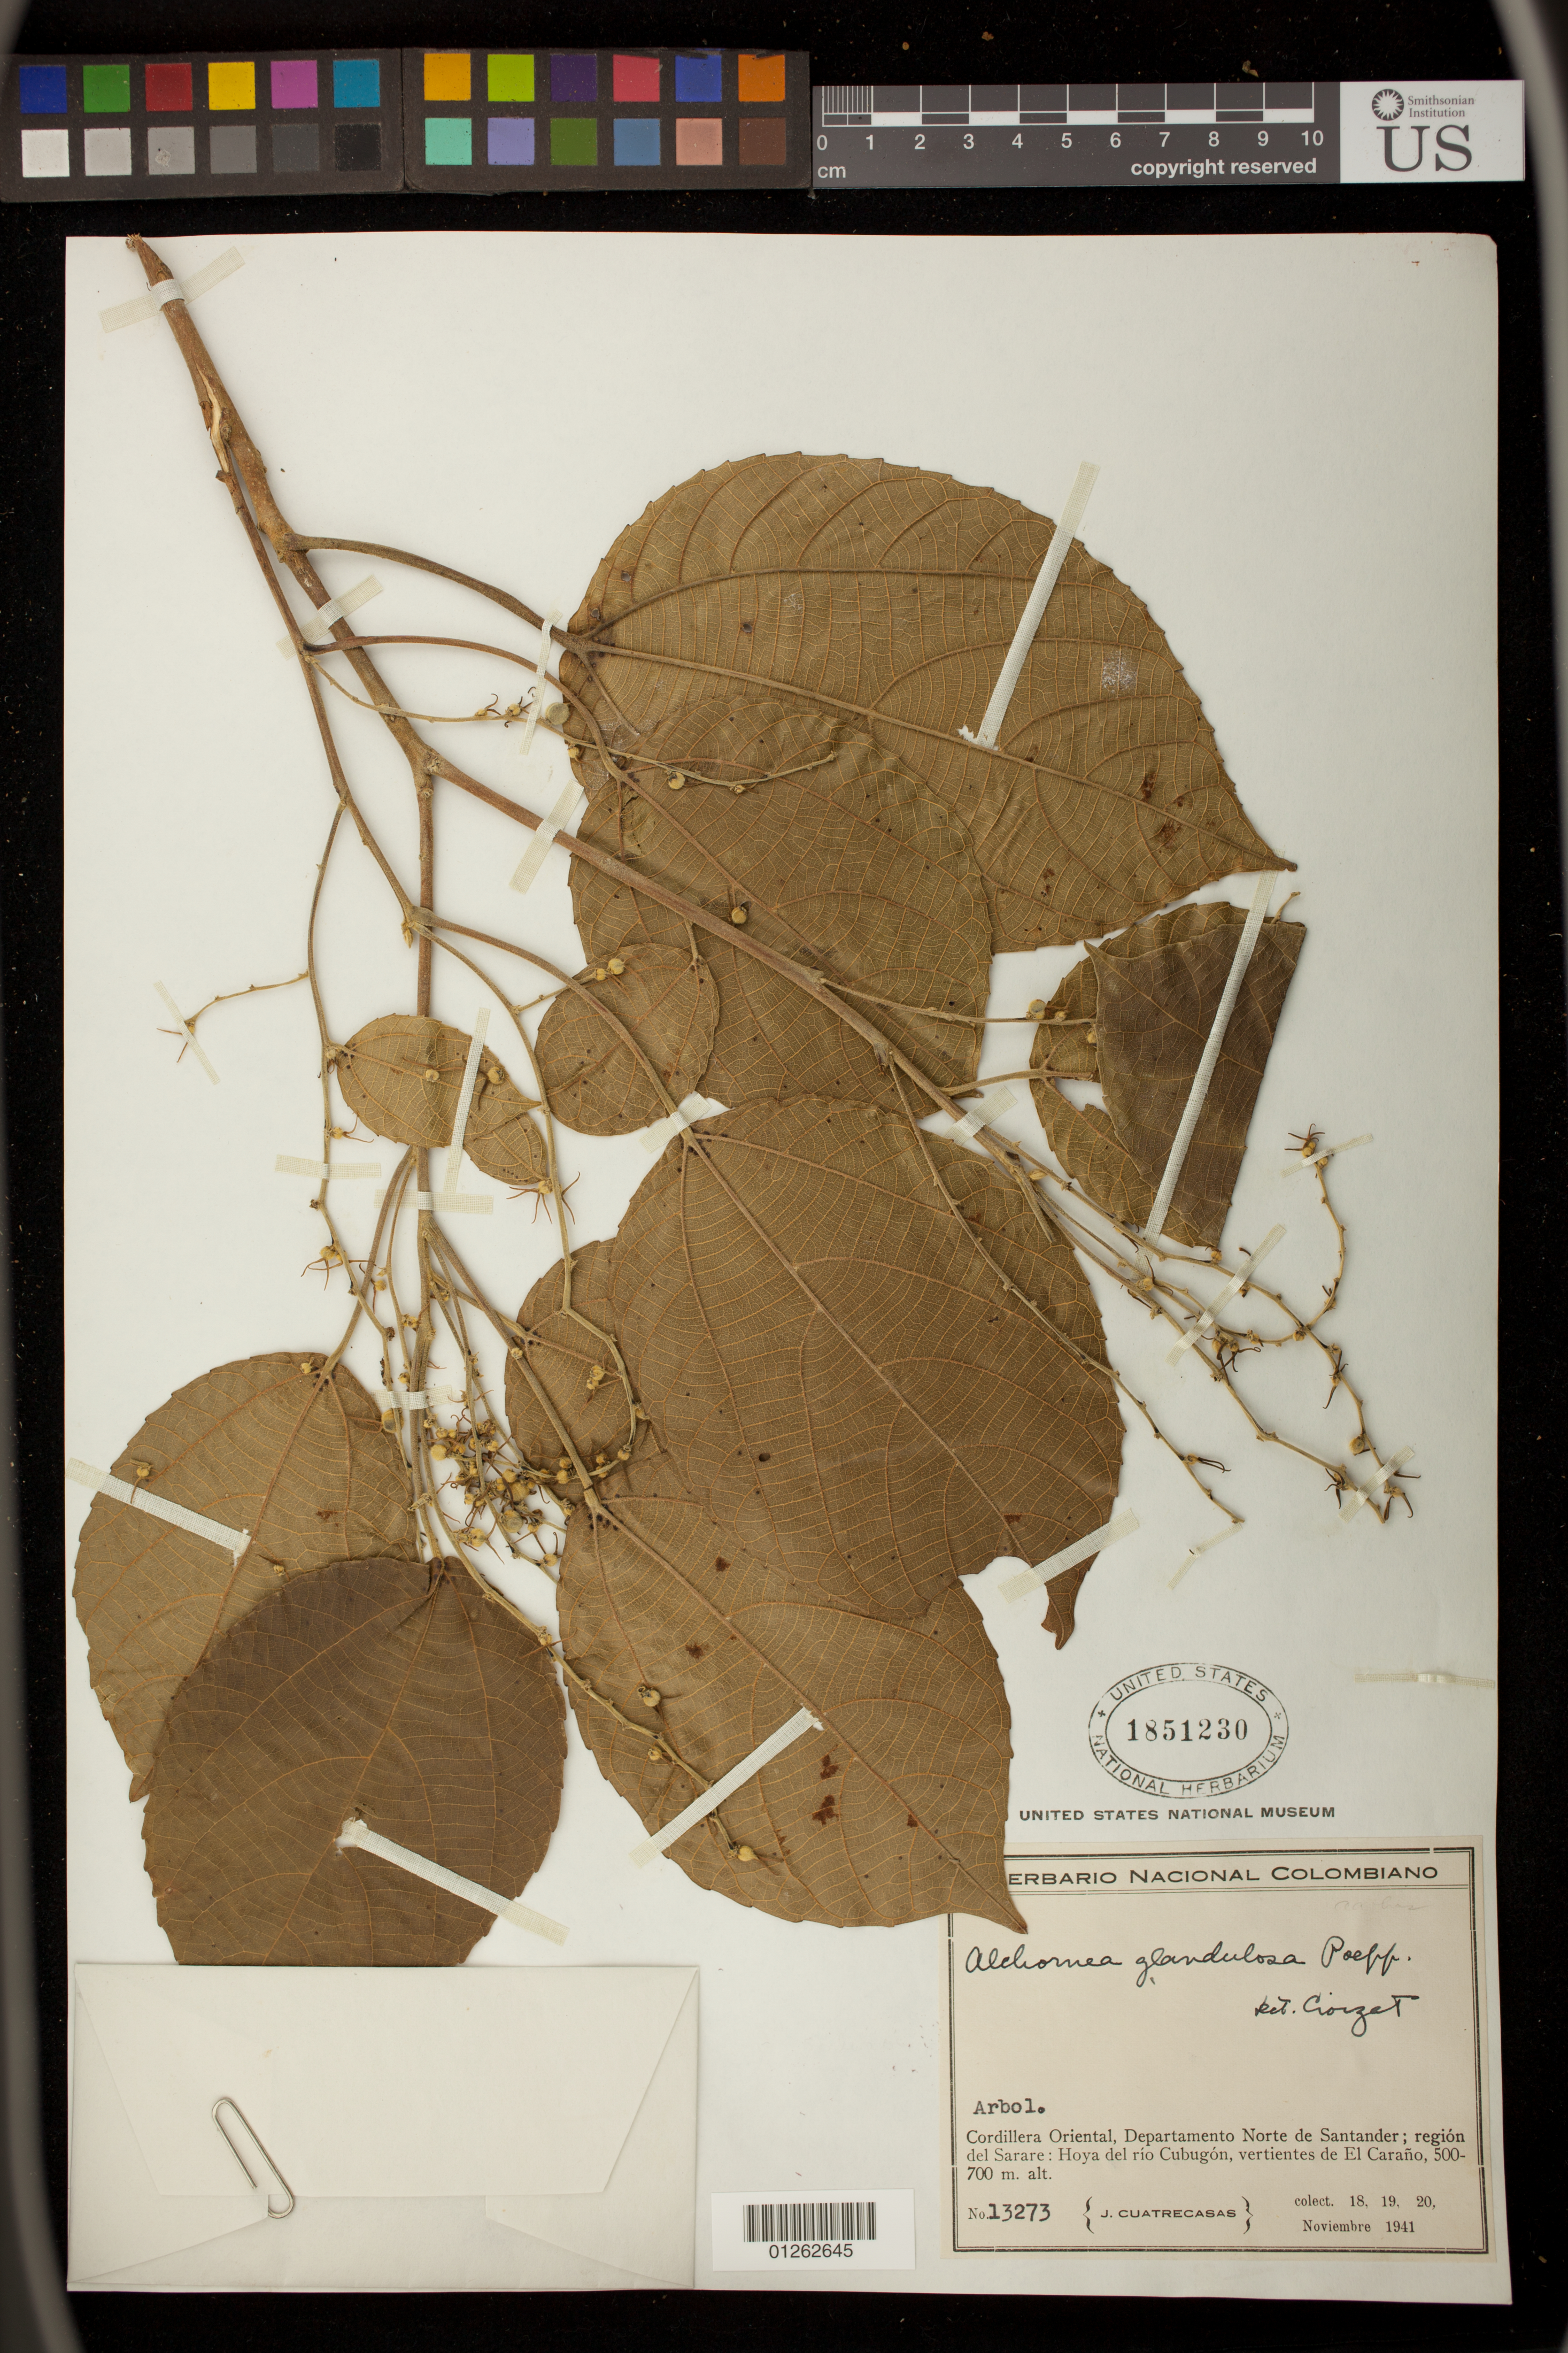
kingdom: Plantae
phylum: Tracheophyta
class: Magnoliopsida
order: Malpighiales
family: Euphorbiaceae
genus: Alchornea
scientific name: Alchornea glandulosa subsp. glandulosa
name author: Poepp.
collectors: J. Cuatrecasas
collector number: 13273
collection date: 1941-11-18/1941-11-20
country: Colombia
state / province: Norte de Santander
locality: Cordillera Oriental; region del Sarare: Hoya del rio Cubugon, vertientes de El Carano.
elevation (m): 500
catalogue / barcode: US 1851230